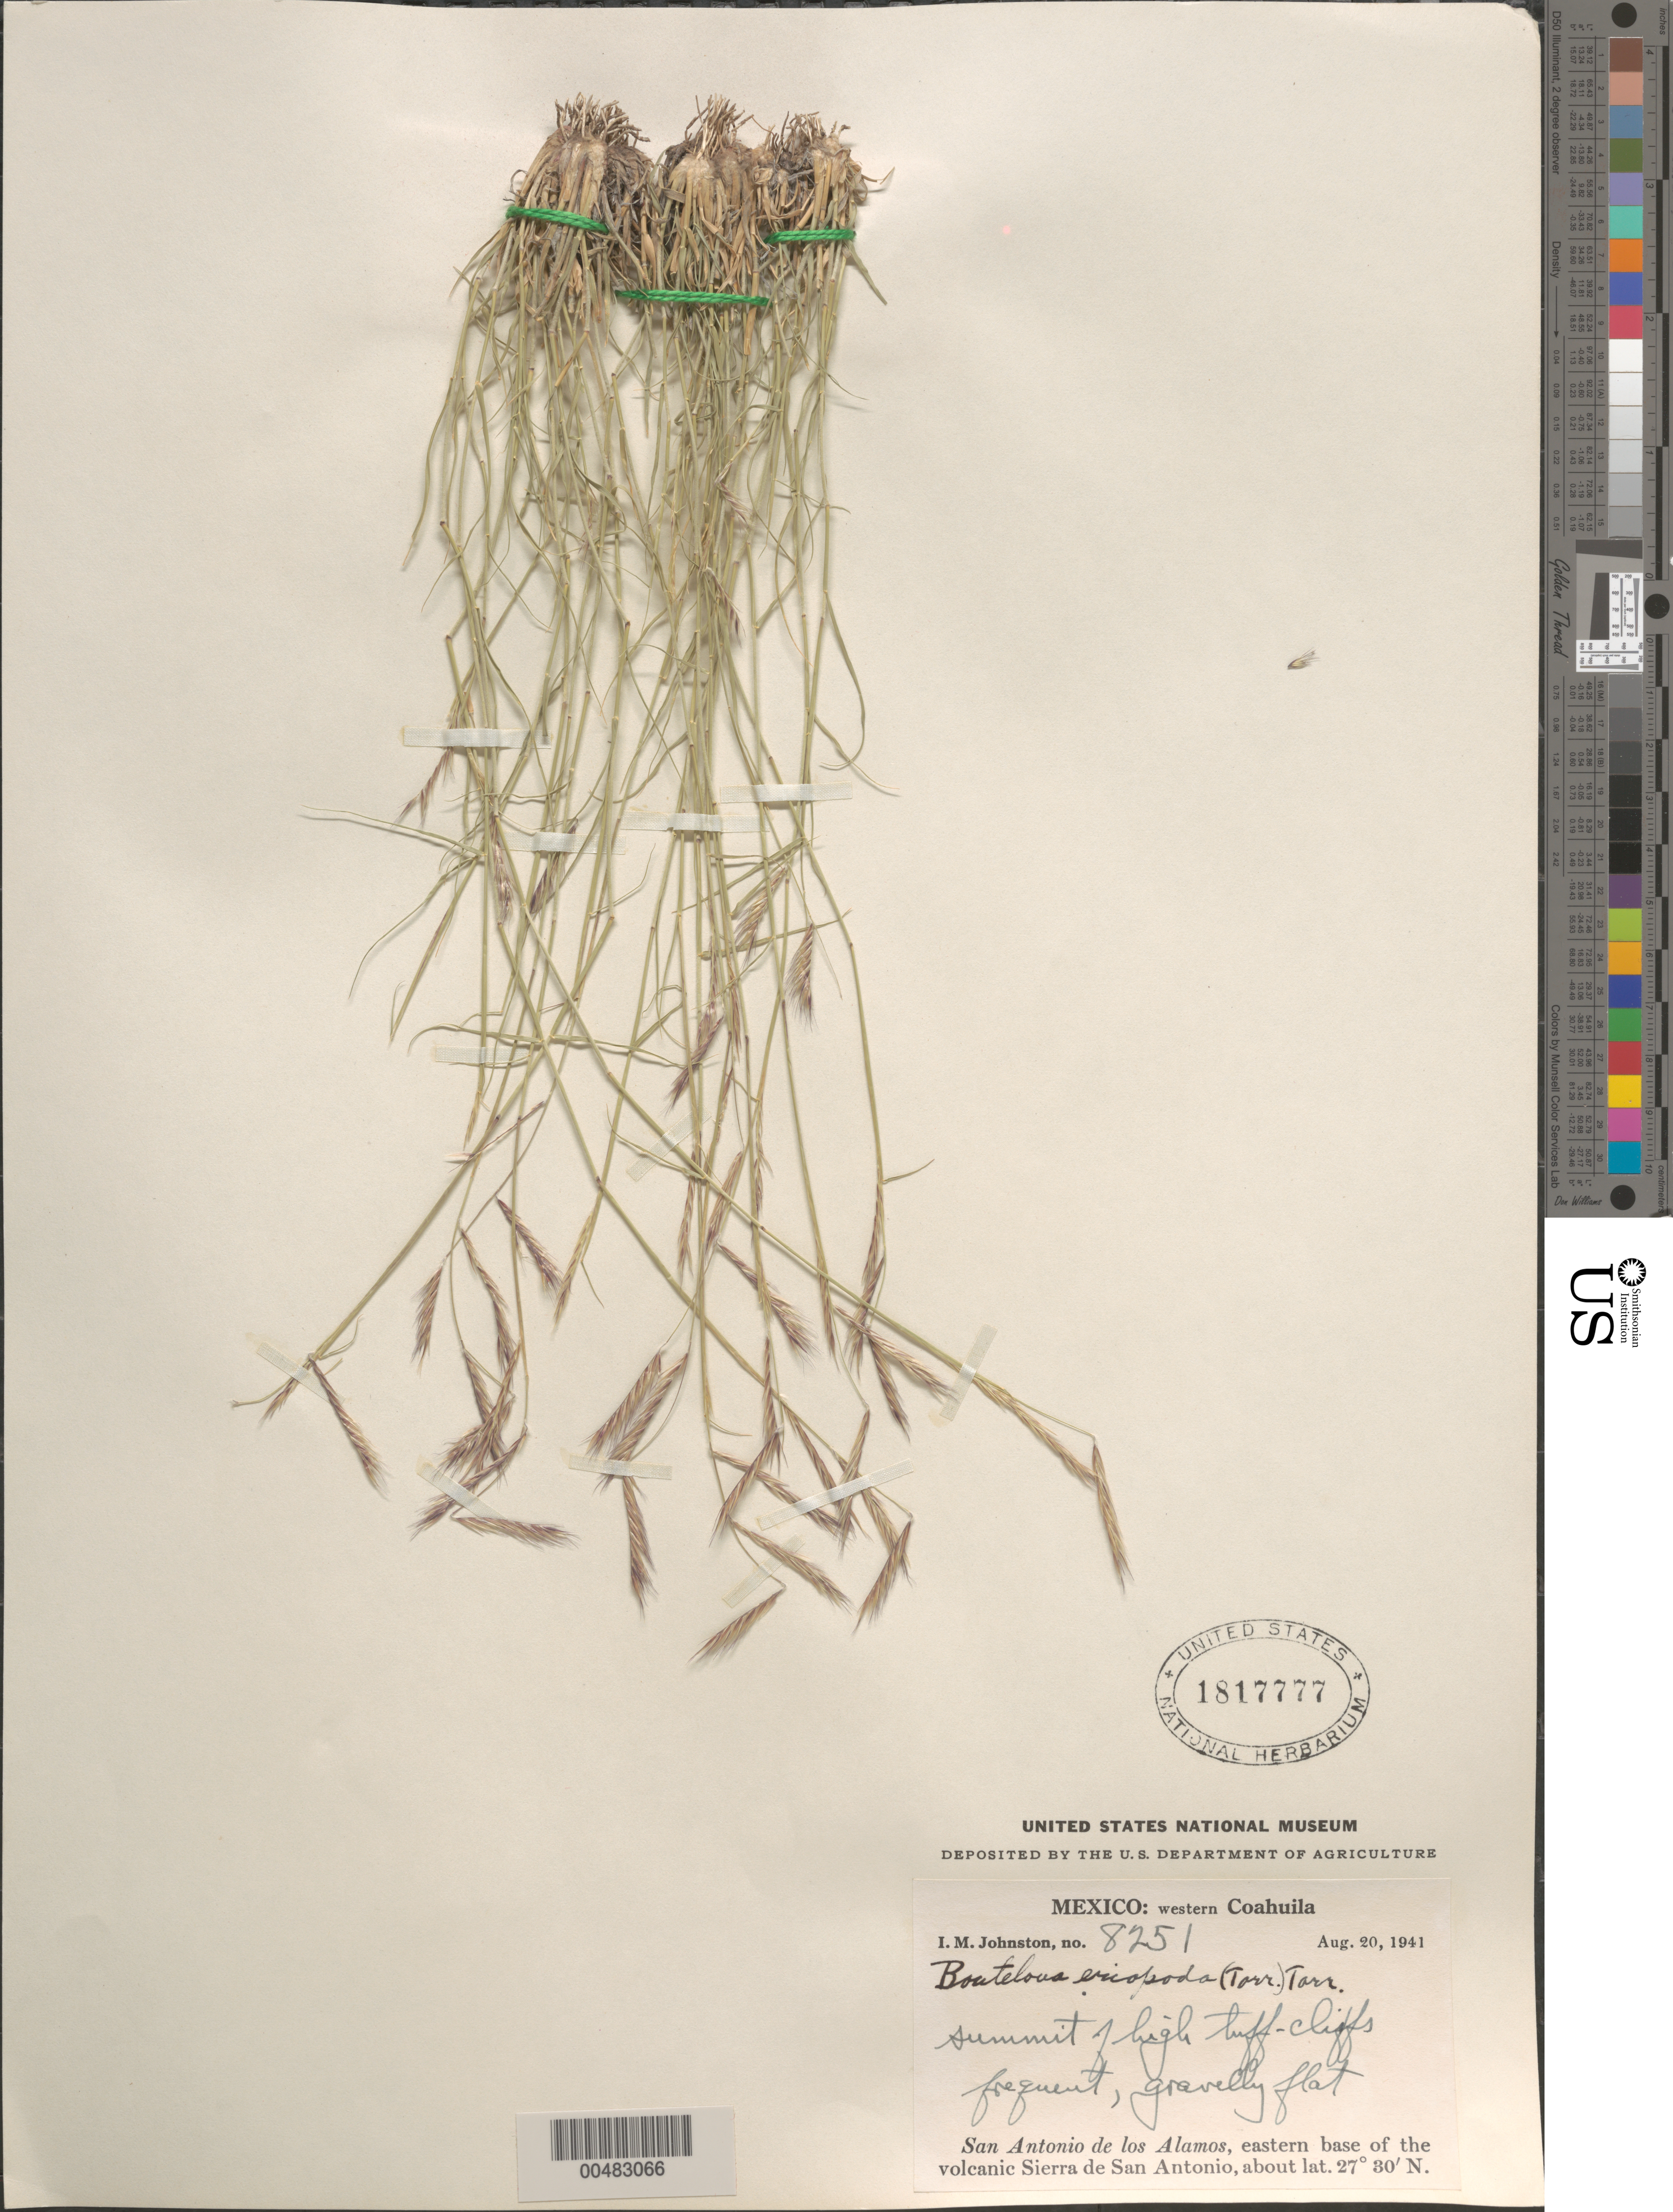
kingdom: Plantae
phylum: Tracheophyta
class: Liliopsida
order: Poales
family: Poaceae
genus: Bouteloua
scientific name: Bouteloua eriopoda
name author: (Torr.) Torr.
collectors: I.M. Johnston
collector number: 8251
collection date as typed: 20 Aug 1941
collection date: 1941-08-20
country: Mexico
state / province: Coahuila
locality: W Coahuila, San Antonio del los Alamos, E base of the volcanic Sierra de San Antonio (lat/long recorded as: lat=27:30:80:N long=:::W)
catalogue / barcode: US 1817777